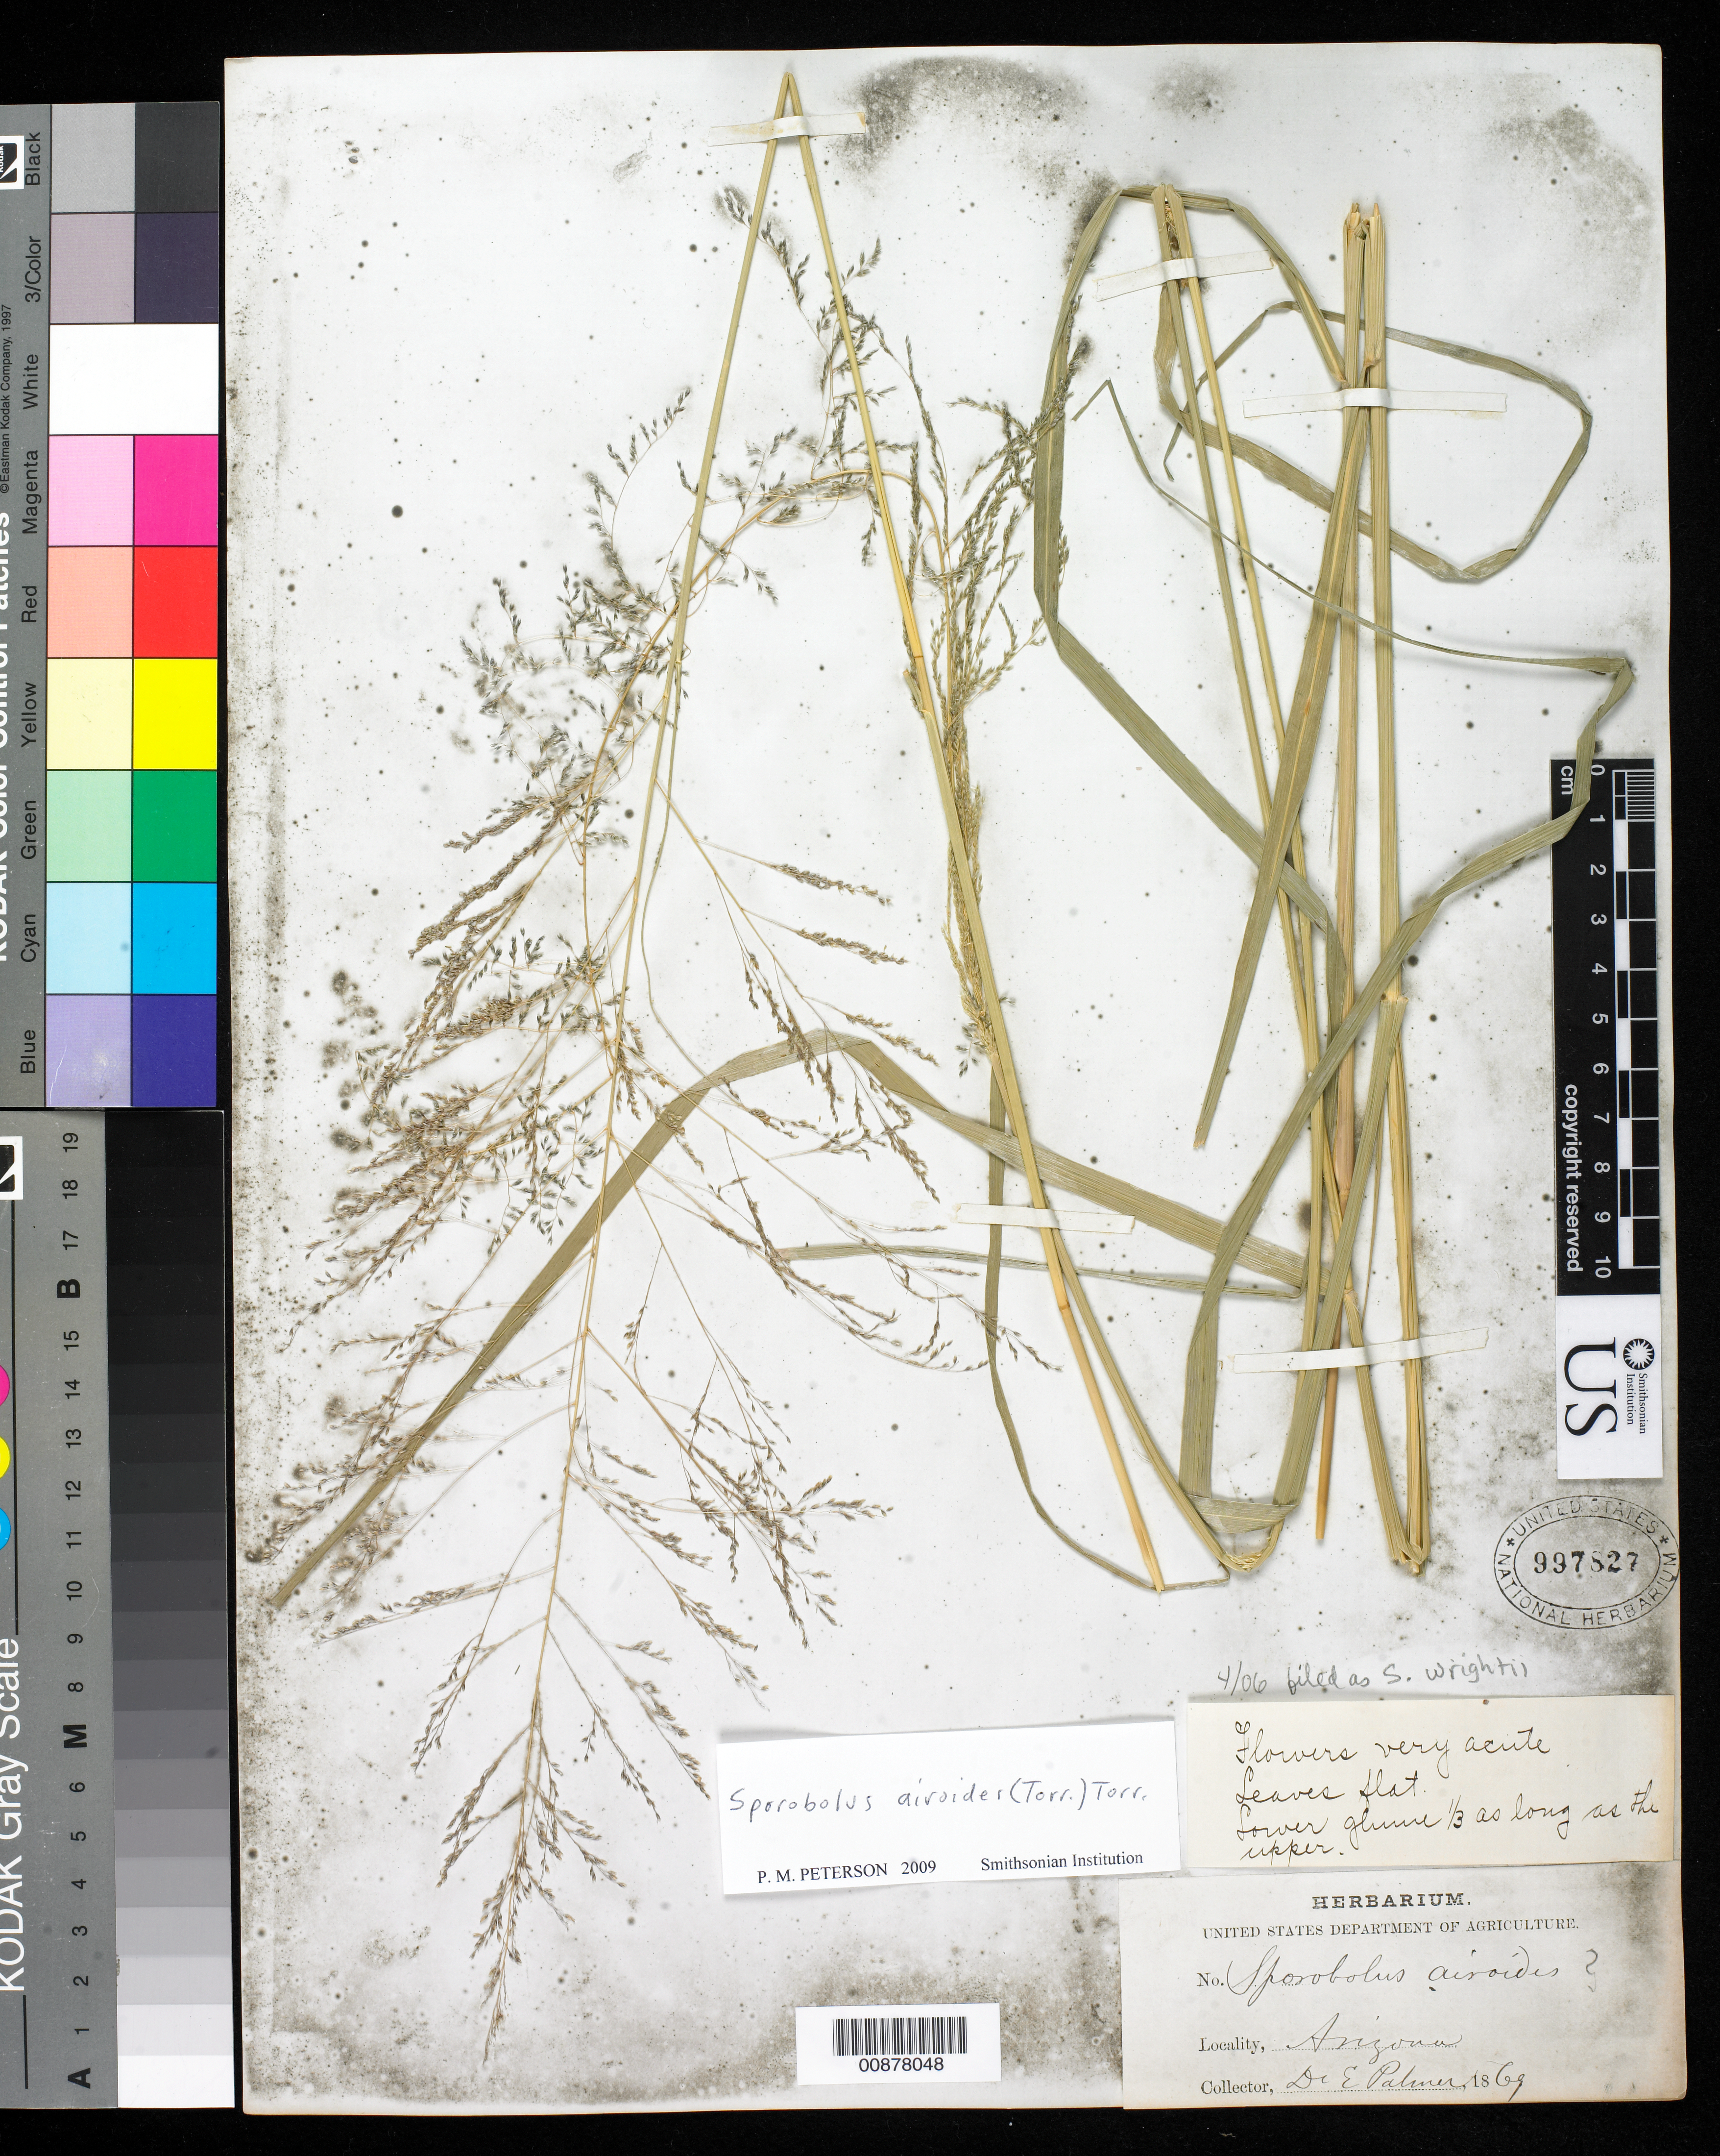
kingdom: Plantae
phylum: Tracheophyta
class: Liliopsida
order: Poales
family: Poaceae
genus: Sporobolus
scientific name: Sporobolus airoides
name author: (Torr.) Torr.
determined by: Peterson, Paul M., (BOT), Smithsonian Institution - National Museum of Natural History (UNITED STATES)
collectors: E. Palmer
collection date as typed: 1869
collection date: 1869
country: United States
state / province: Arizona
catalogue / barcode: US 997827